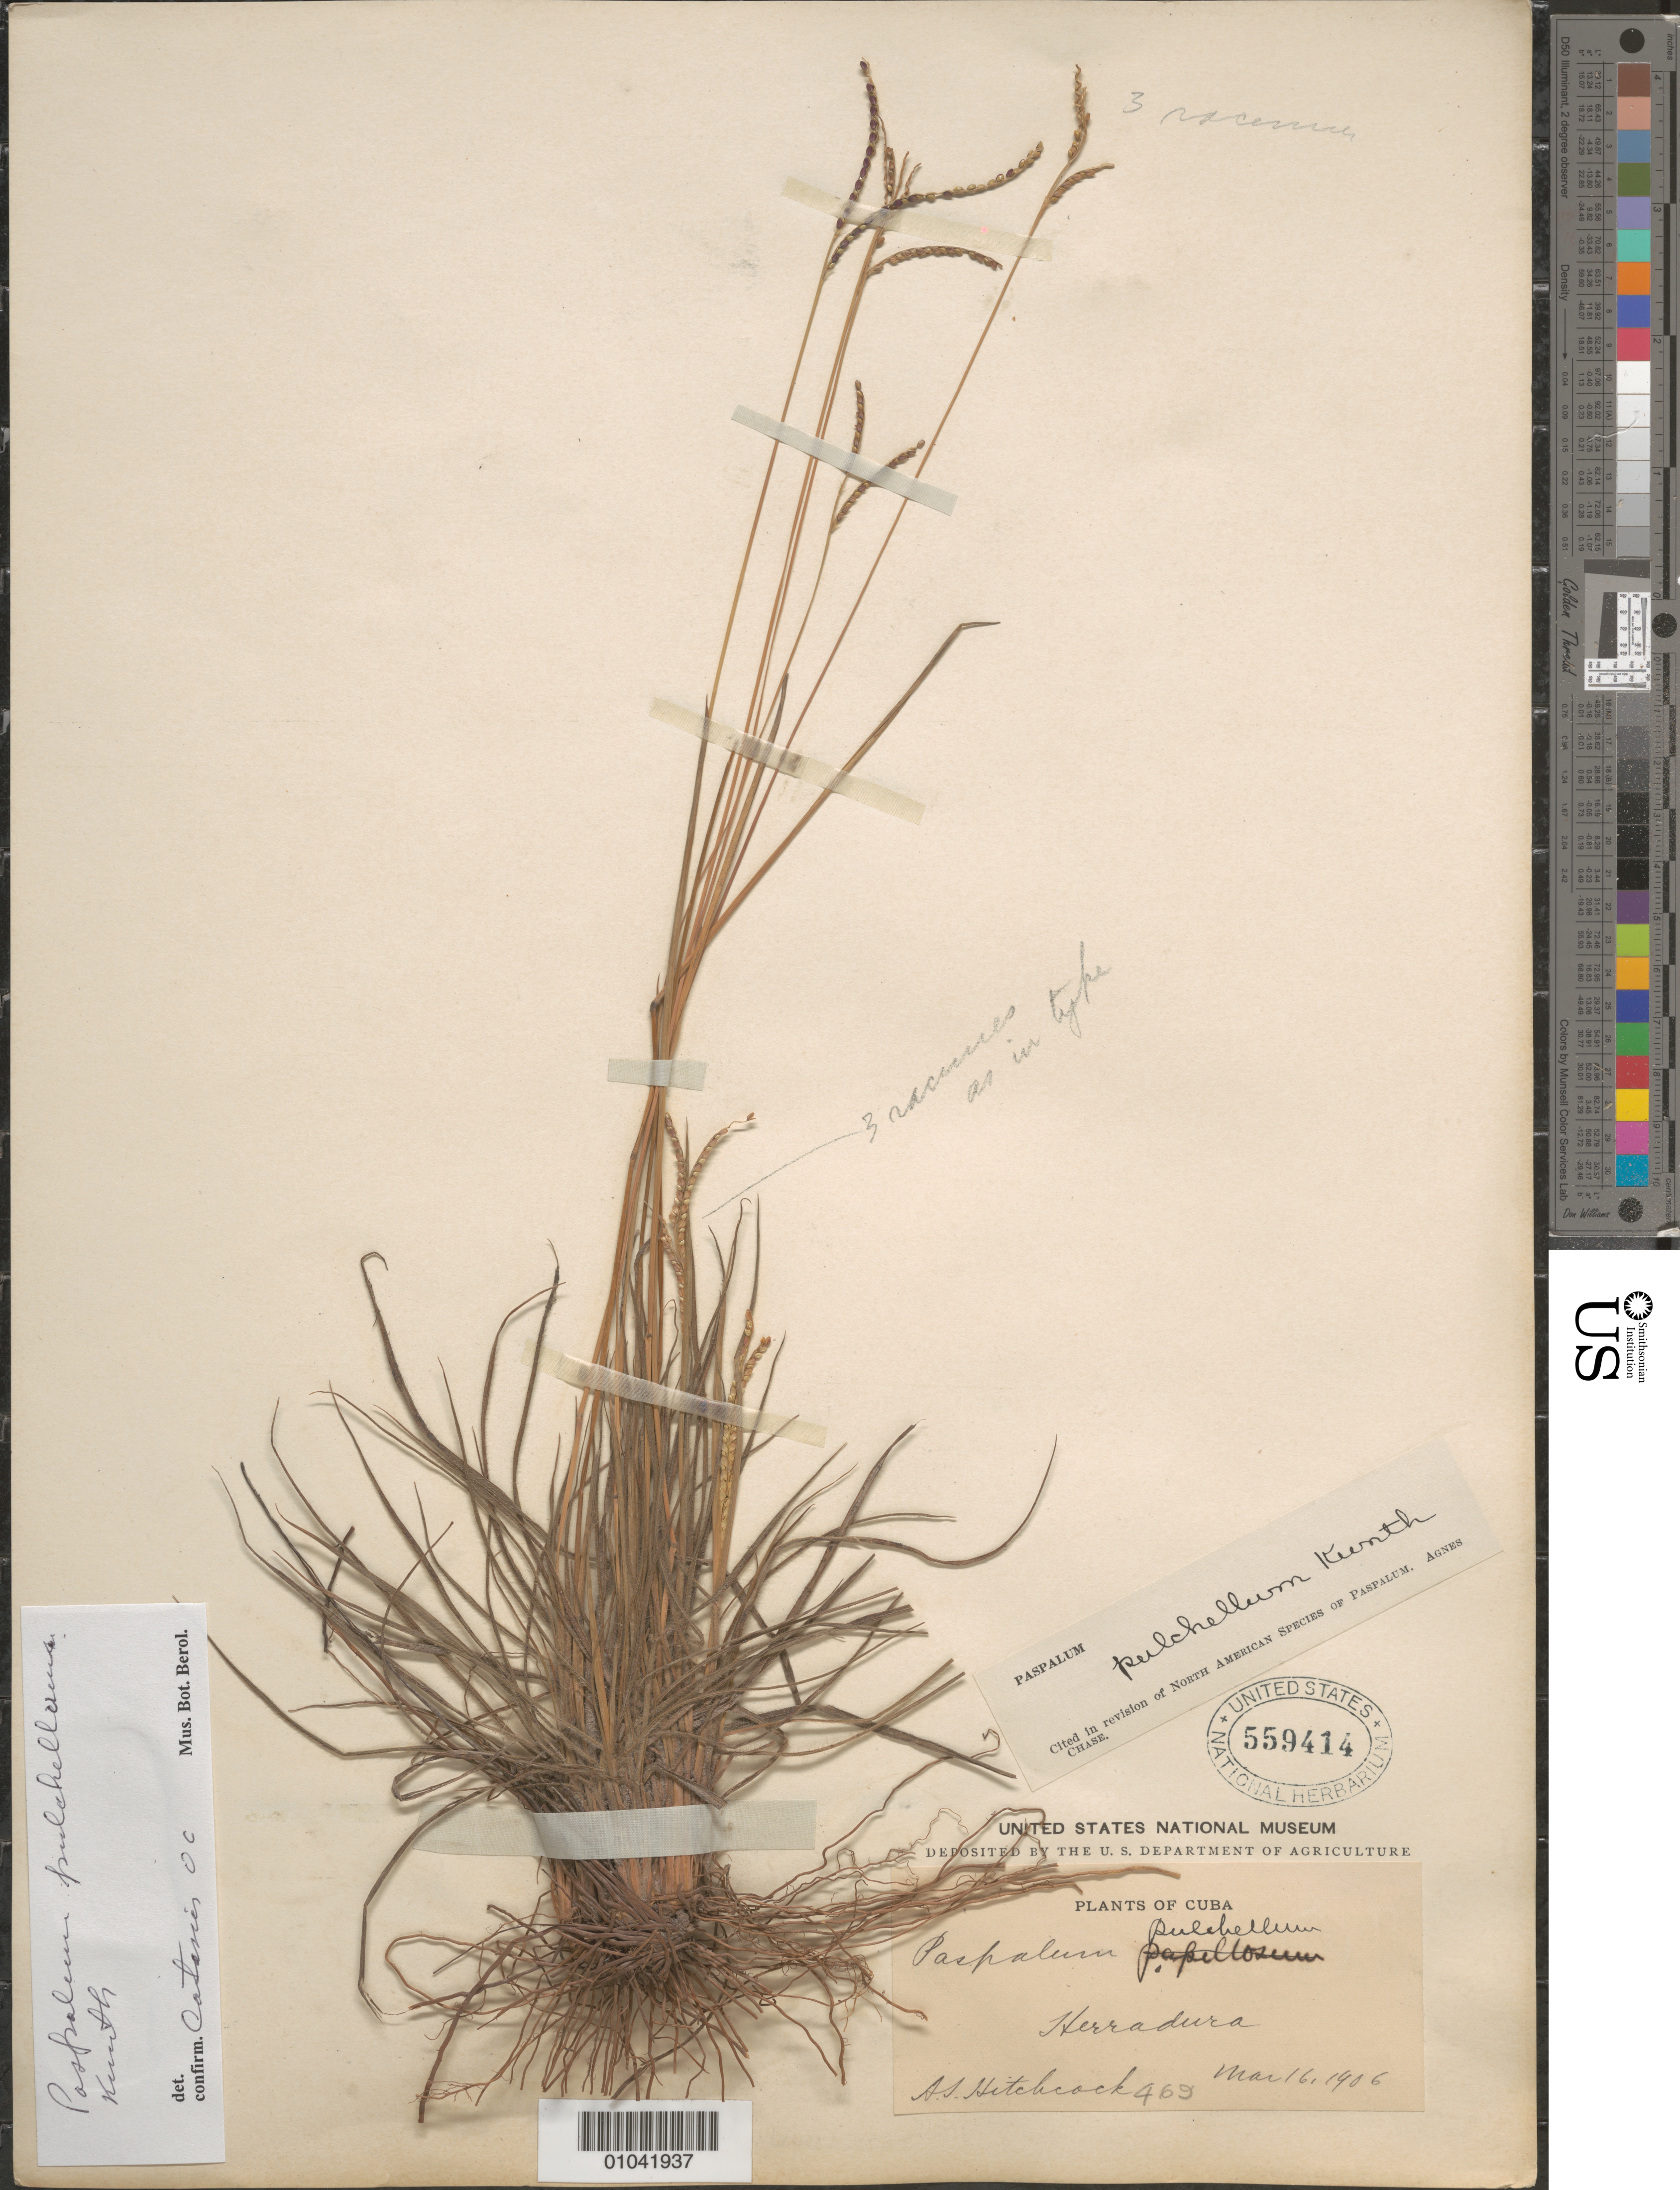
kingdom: Plantae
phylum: Tracheophyta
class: Liliopsida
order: Poales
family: Poaceae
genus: Paspalum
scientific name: Paspalum pulchellum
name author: Kunth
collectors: A. S. Hitchcock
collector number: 469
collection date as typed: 16 Mar 1906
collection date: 1906-03-16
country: Cuba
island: Cuba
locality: Herradura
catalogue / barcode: US 559414